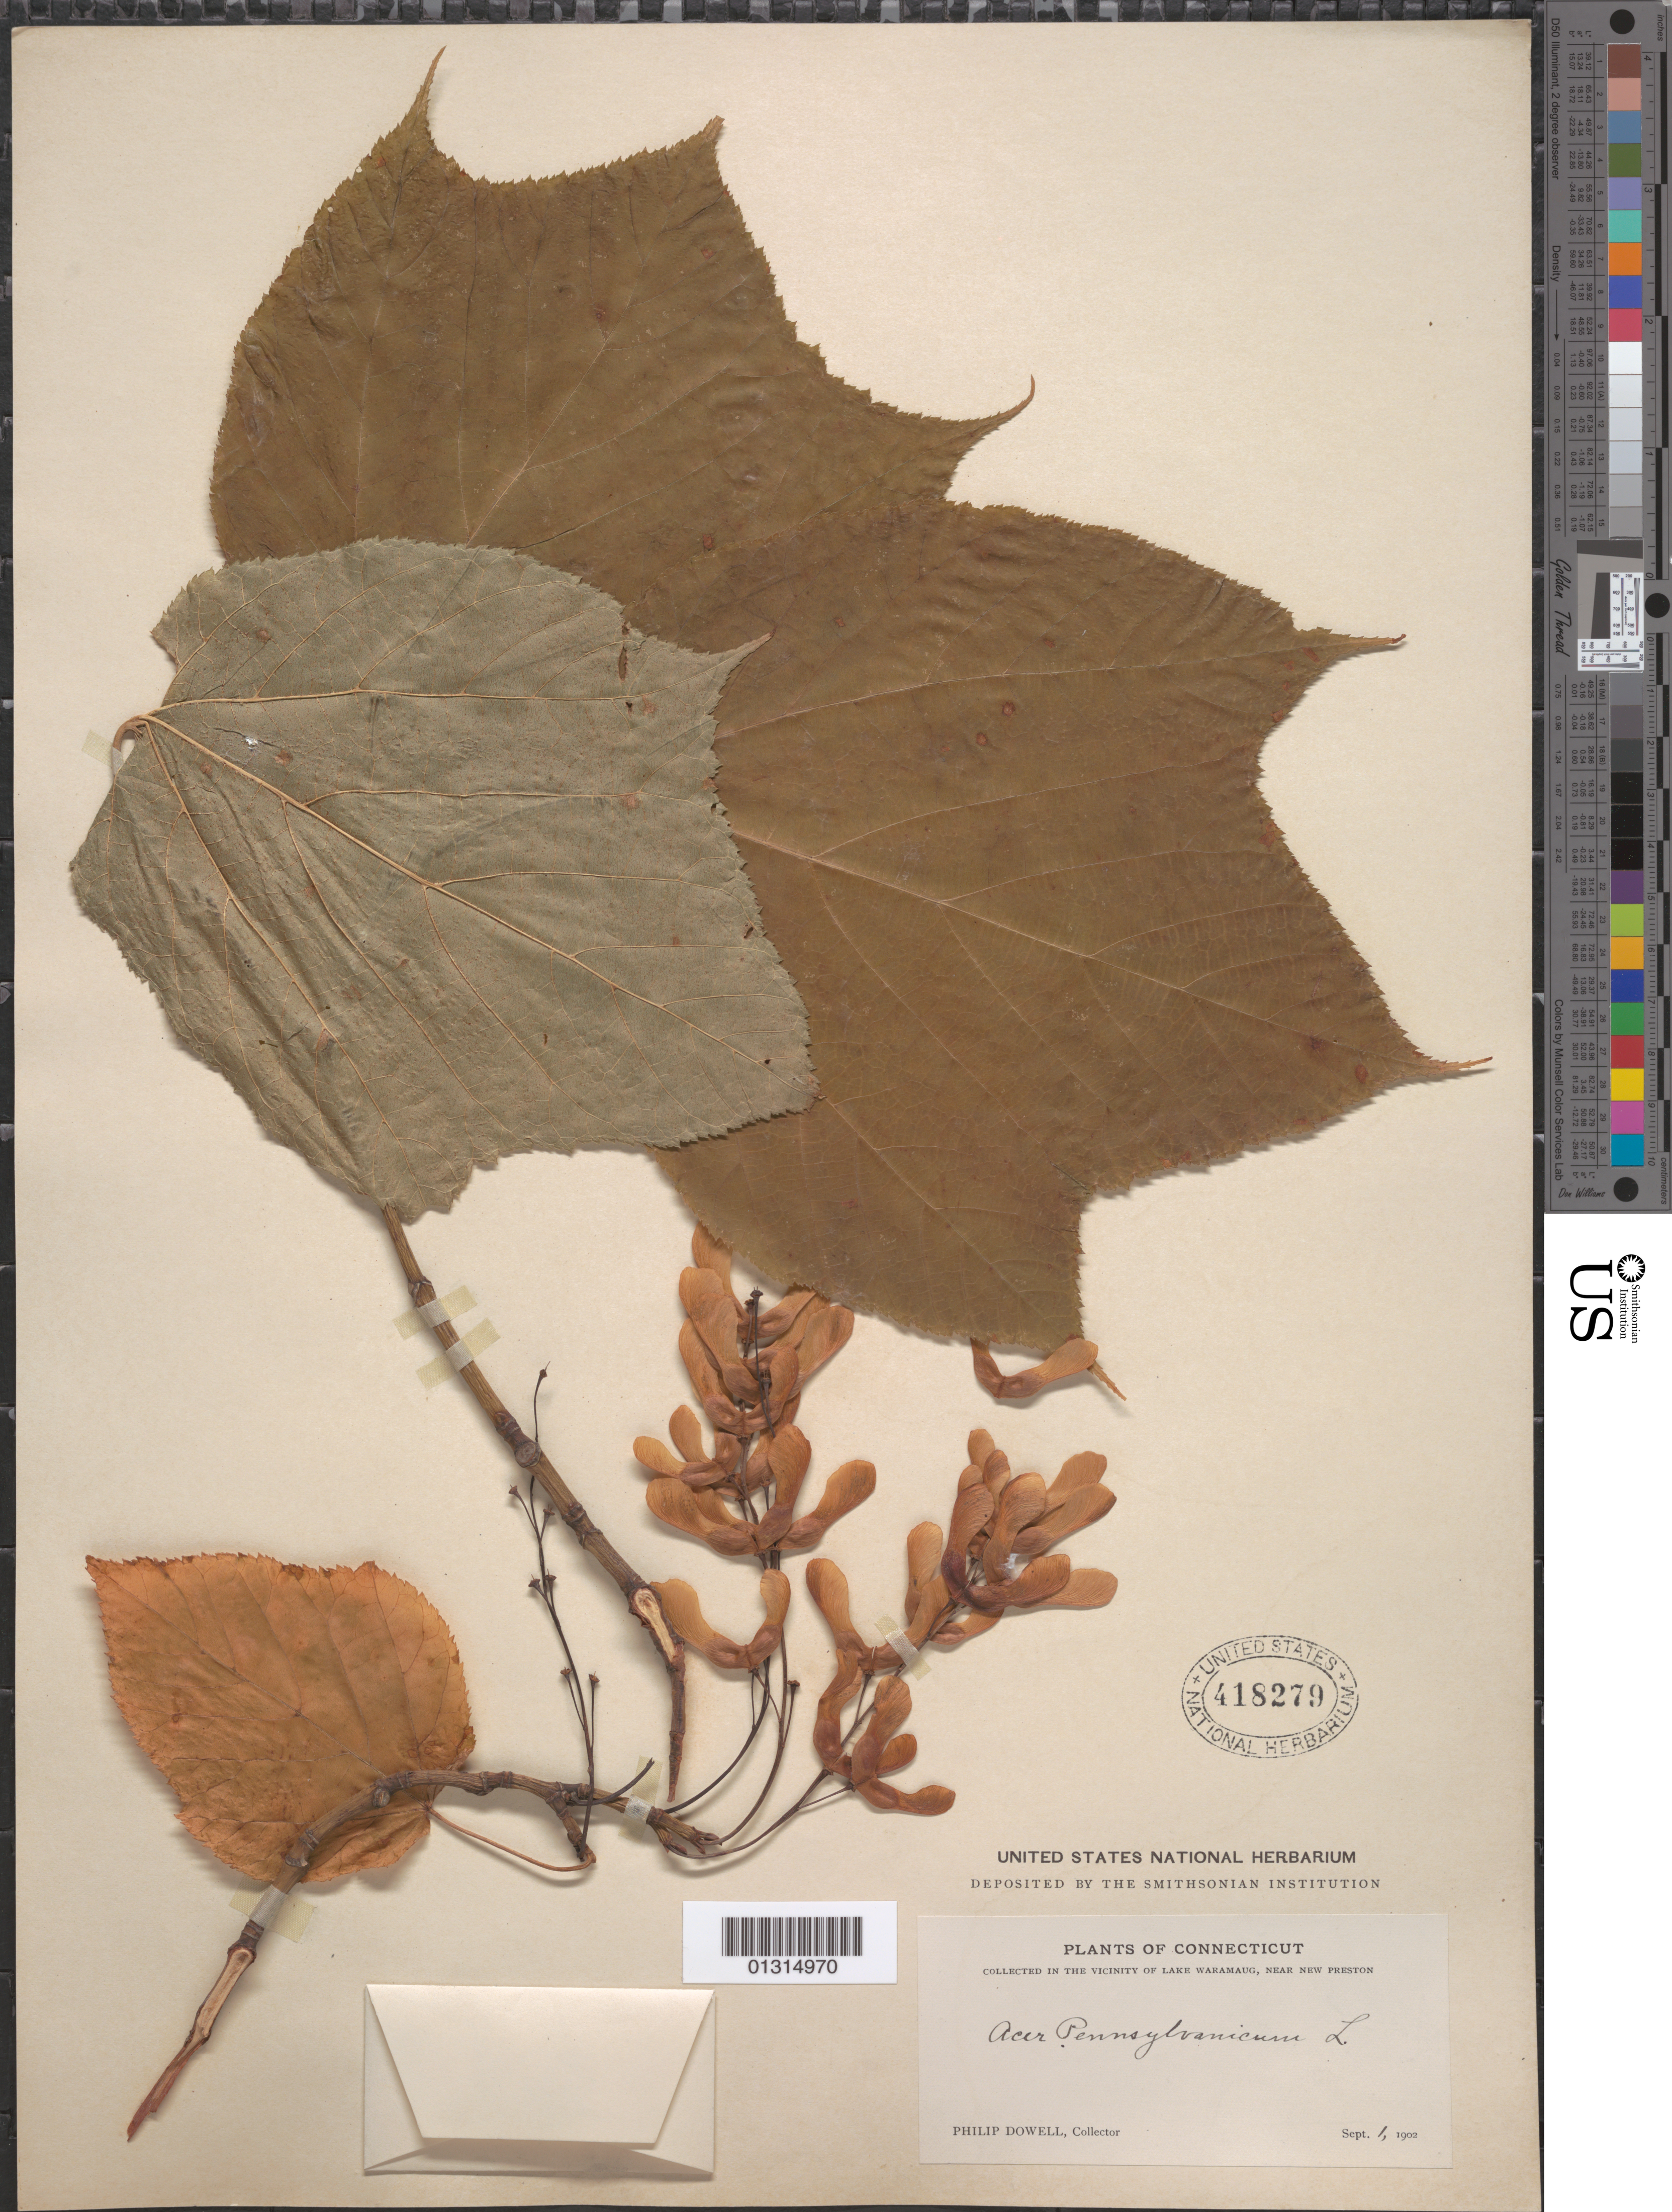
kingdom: Plantae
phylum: Tracheophyta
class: Magnoliopsida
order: Sapindales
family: Sapindaceae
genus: Acer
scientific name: Acer pensylvanicum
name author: L.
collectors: P. Dowell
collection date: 1902-09-01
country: United States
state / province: Connecticut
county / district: Litchfield County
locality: Lake Waramaug vicinity, near New Preston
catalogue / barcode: US 418279